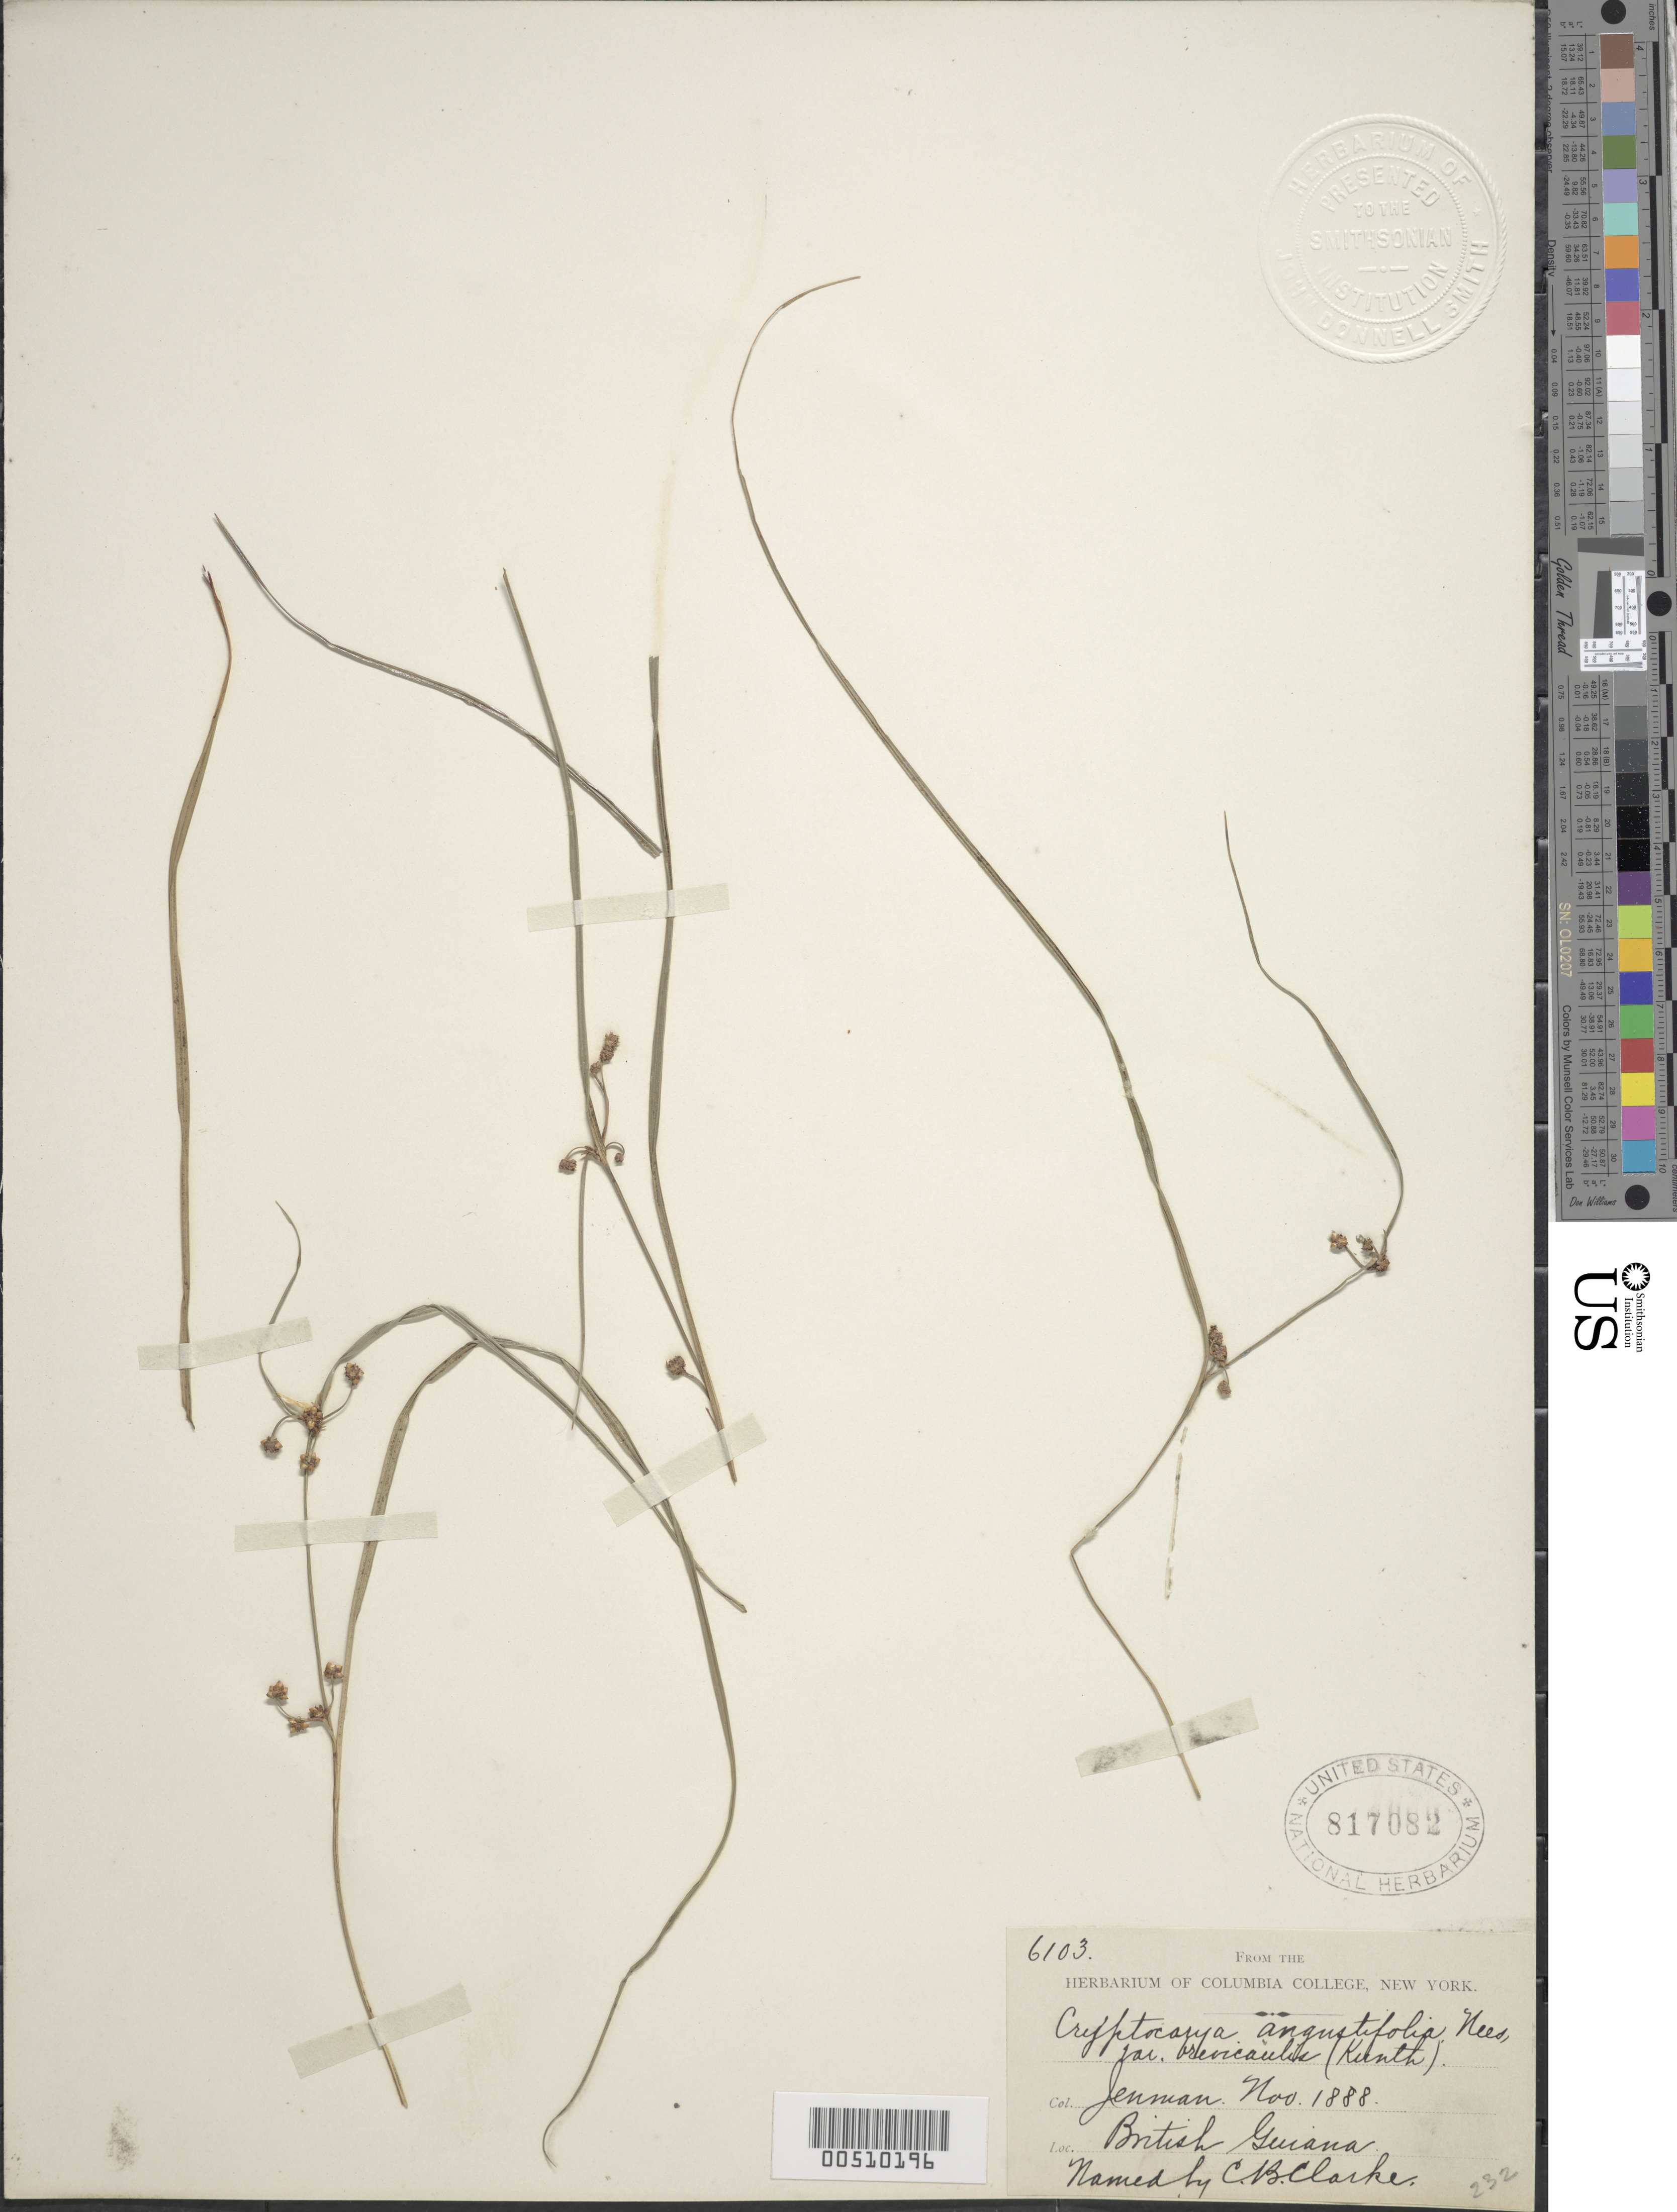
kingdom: Plantae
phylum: Tracheophyta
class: Liliopsida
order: Poales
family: Cyperaceae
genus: Calyptrocarya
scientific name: Calyptrocarya glomerulata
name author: (Brongn.) Urb.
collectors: G. S. Jenman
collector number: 6103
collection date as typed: Nov 1888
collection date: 1888-11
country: Guyana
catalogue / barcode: US 817082